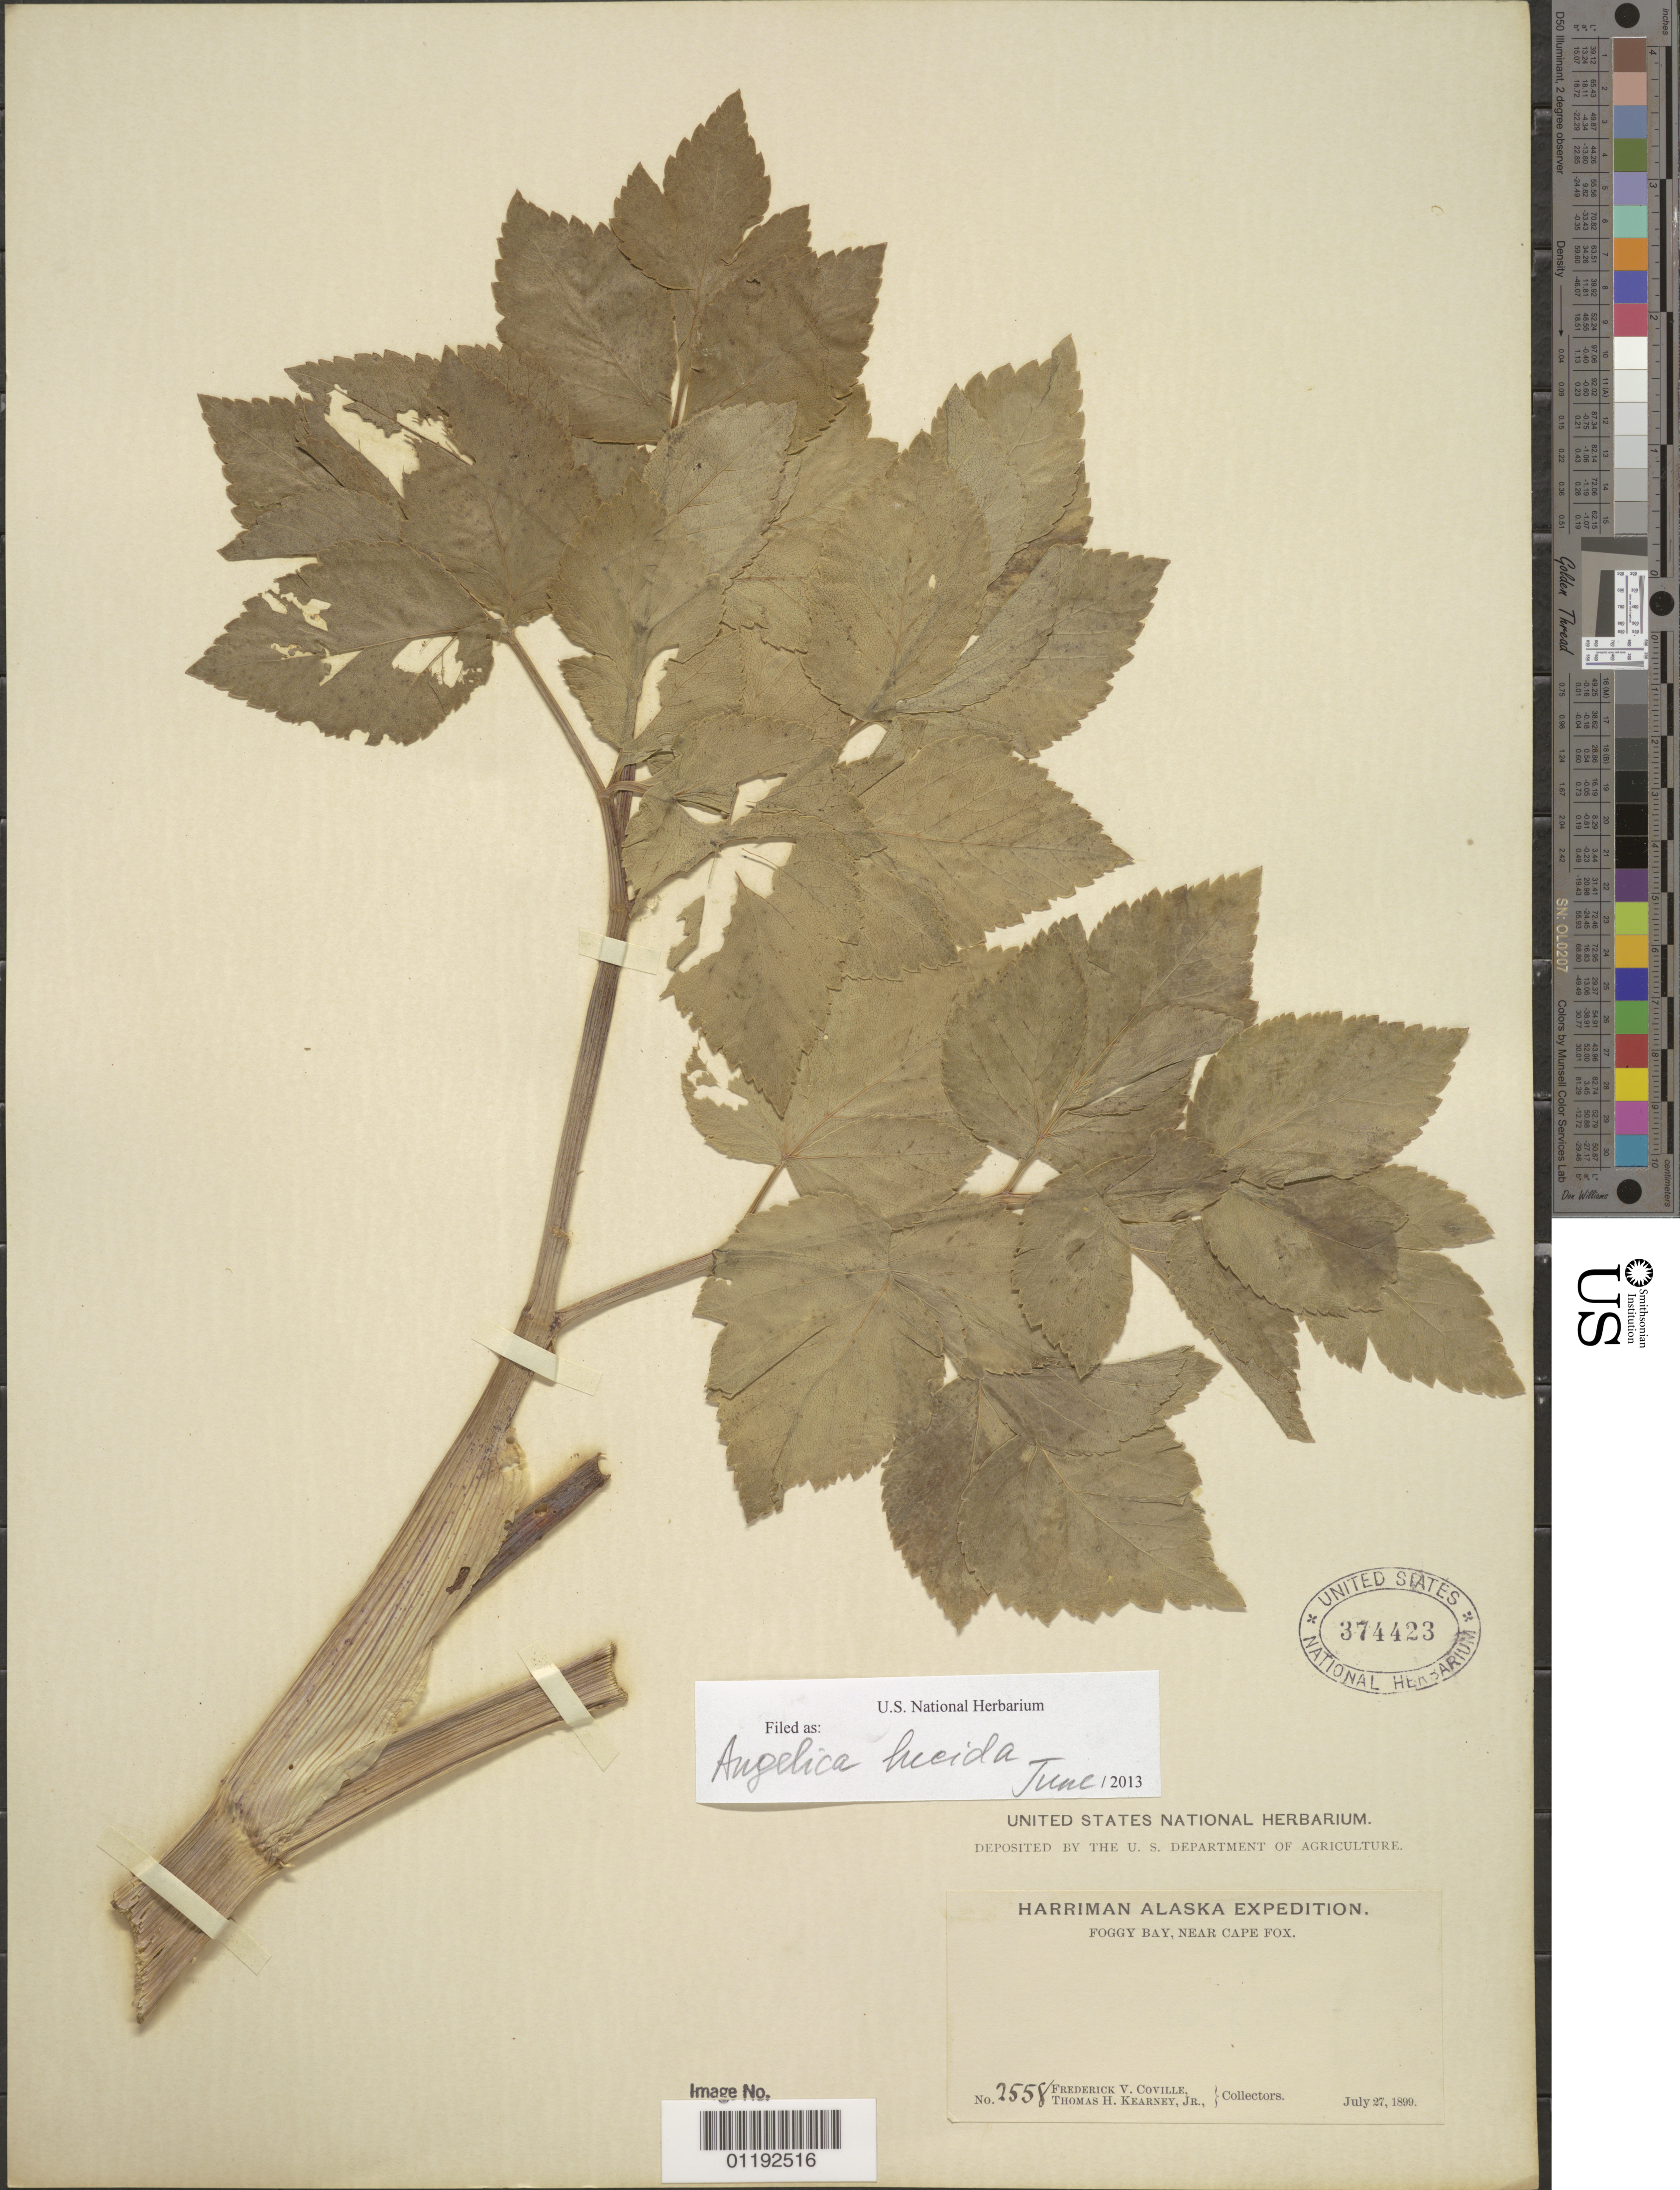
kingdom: Plantae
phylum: Tracheophyta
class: Magnoliopsida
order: Apiales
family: Apiaceae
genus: Angelica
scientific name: Angelica lucida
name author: L.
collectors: F. V. Coville & T. H. Kearney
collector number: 2558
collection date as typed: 27 Jul 1899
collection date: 1899-07-27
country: United States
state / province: Alaska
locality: Foggy Bay, near Cape Fox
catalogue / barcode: US 374423